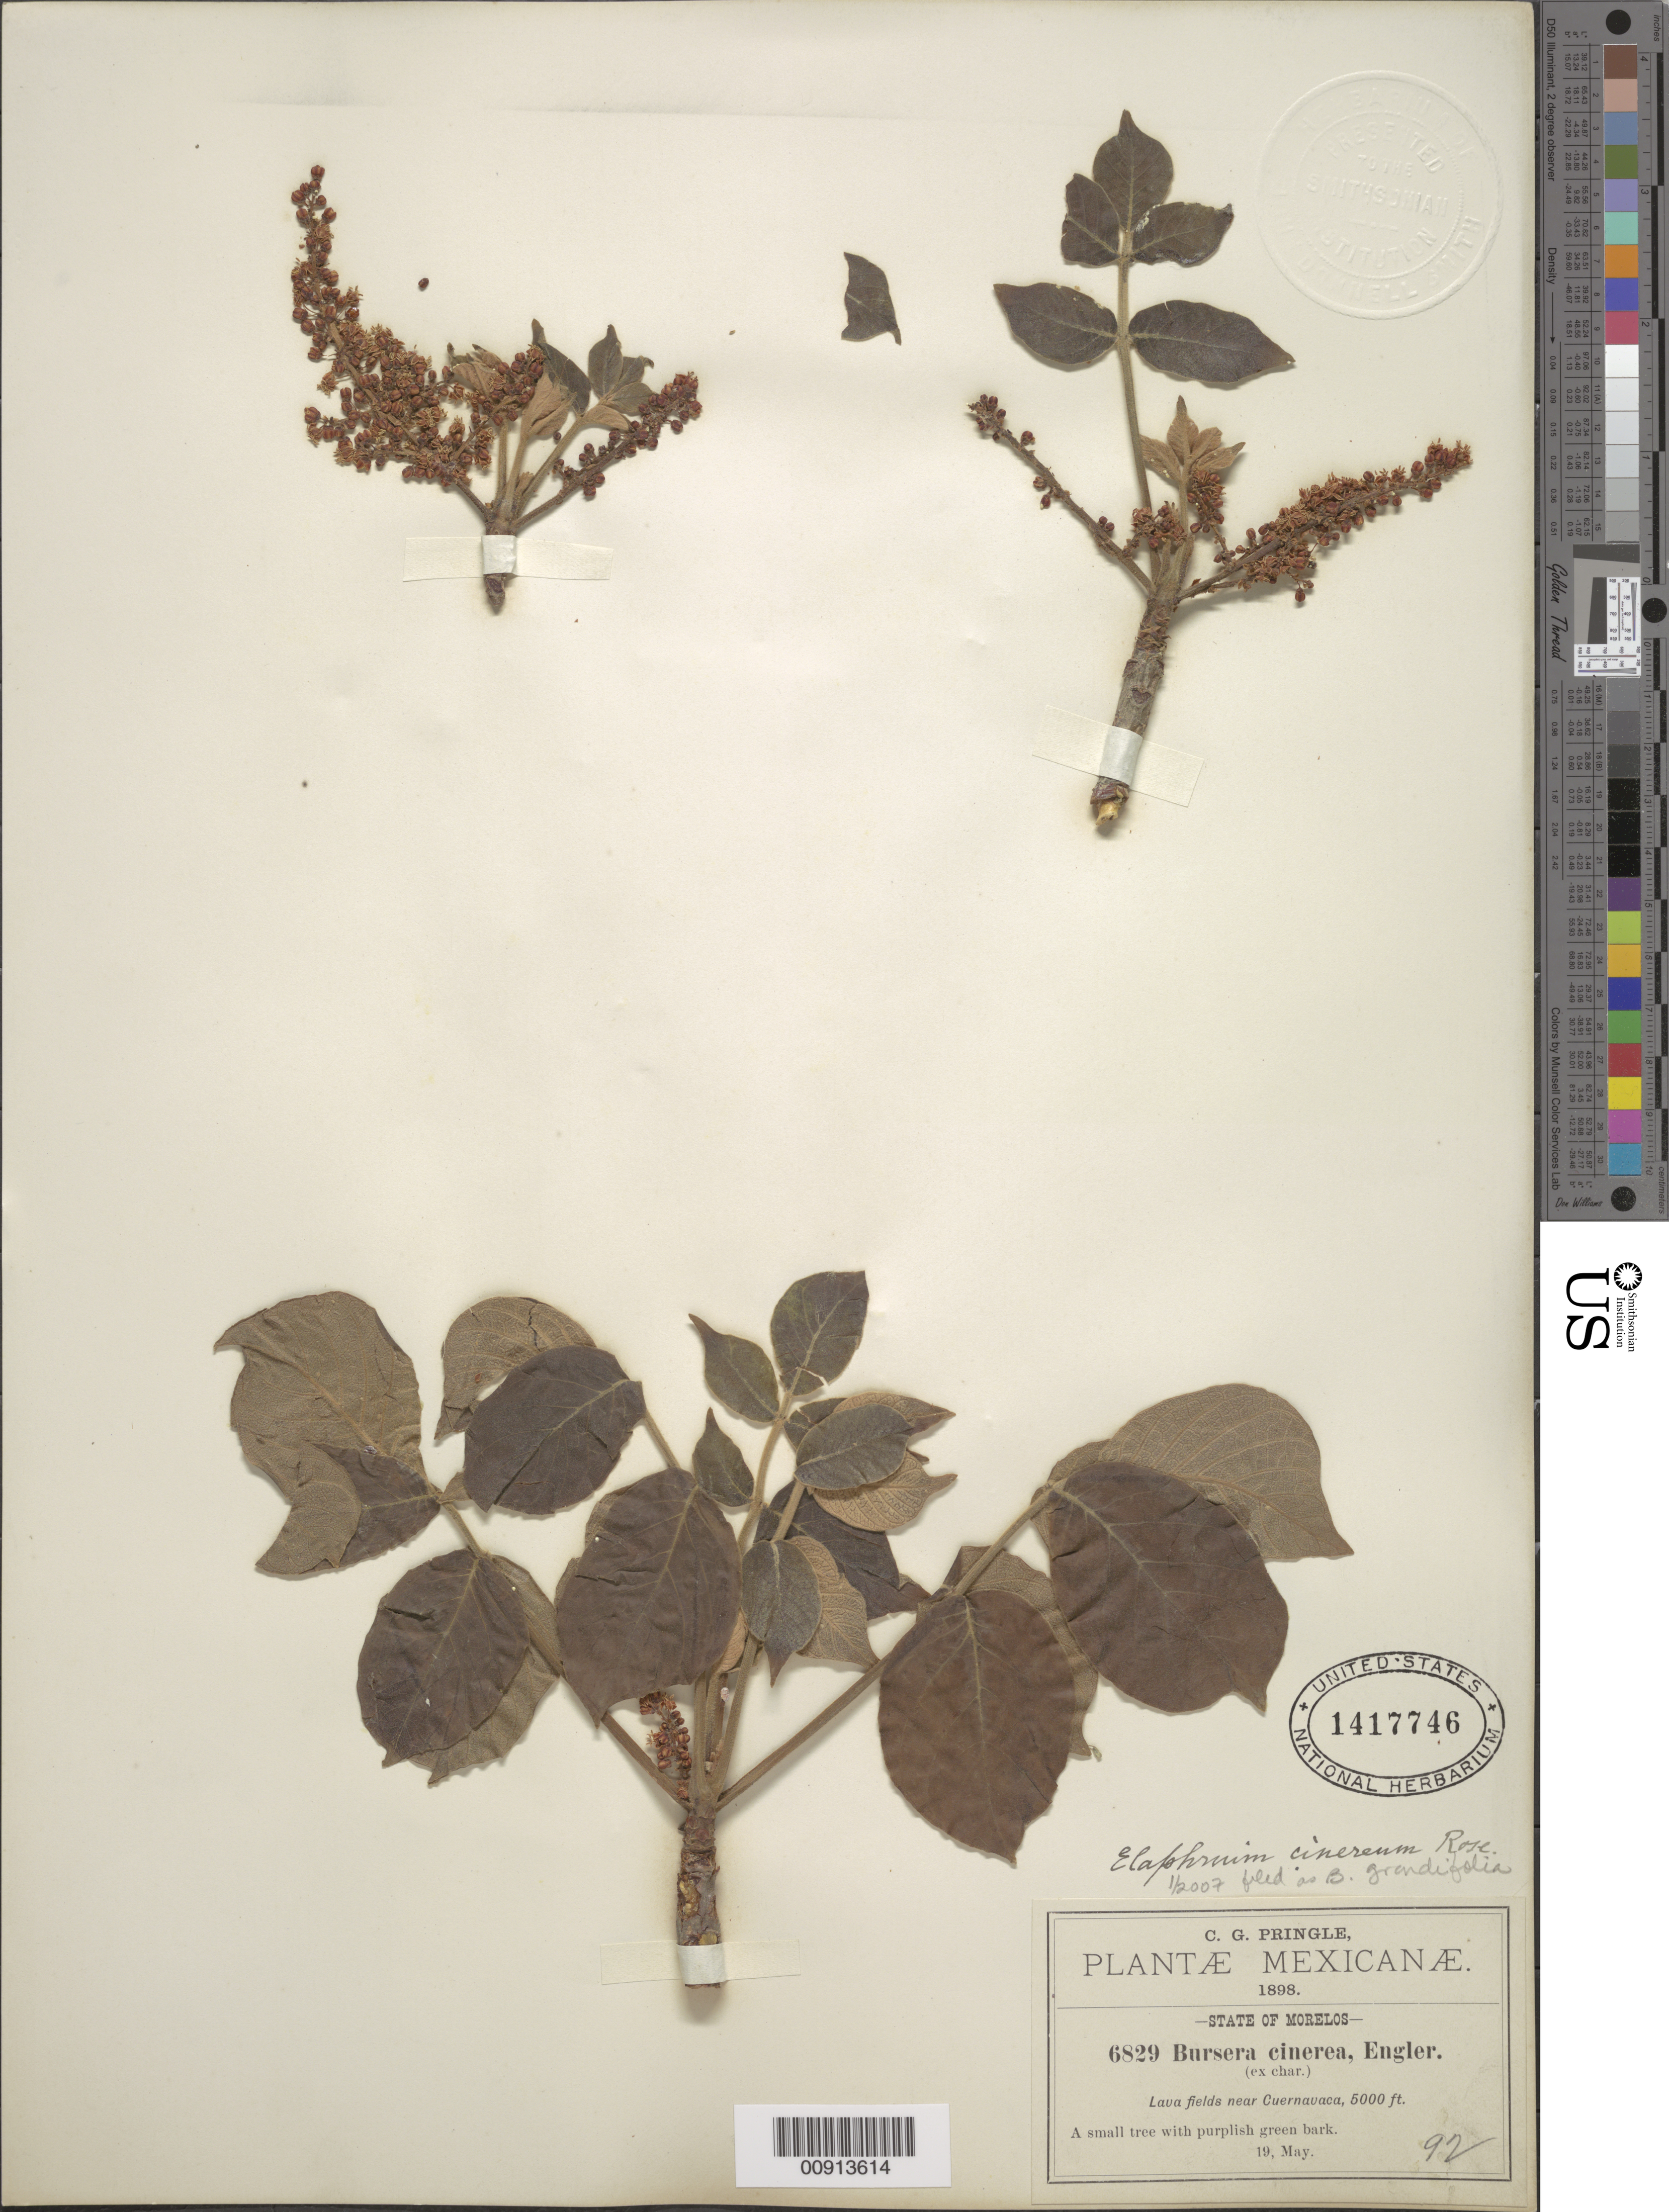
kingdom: Plantae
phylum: Tracheophyta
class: Magnoliopsida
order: Sapindales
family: Burseraceae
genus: Bursera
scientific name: Bursera grandifolia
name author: (Schltdl.) Engl.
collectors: C. G. Pringle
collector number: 6829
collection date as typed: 19 May 1898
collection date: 1898-05-19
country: Mexico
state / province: Morelos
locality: Near Cuernavaca, Morelos.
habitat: Lava fields.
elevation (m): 1524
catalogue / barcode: US 1417746